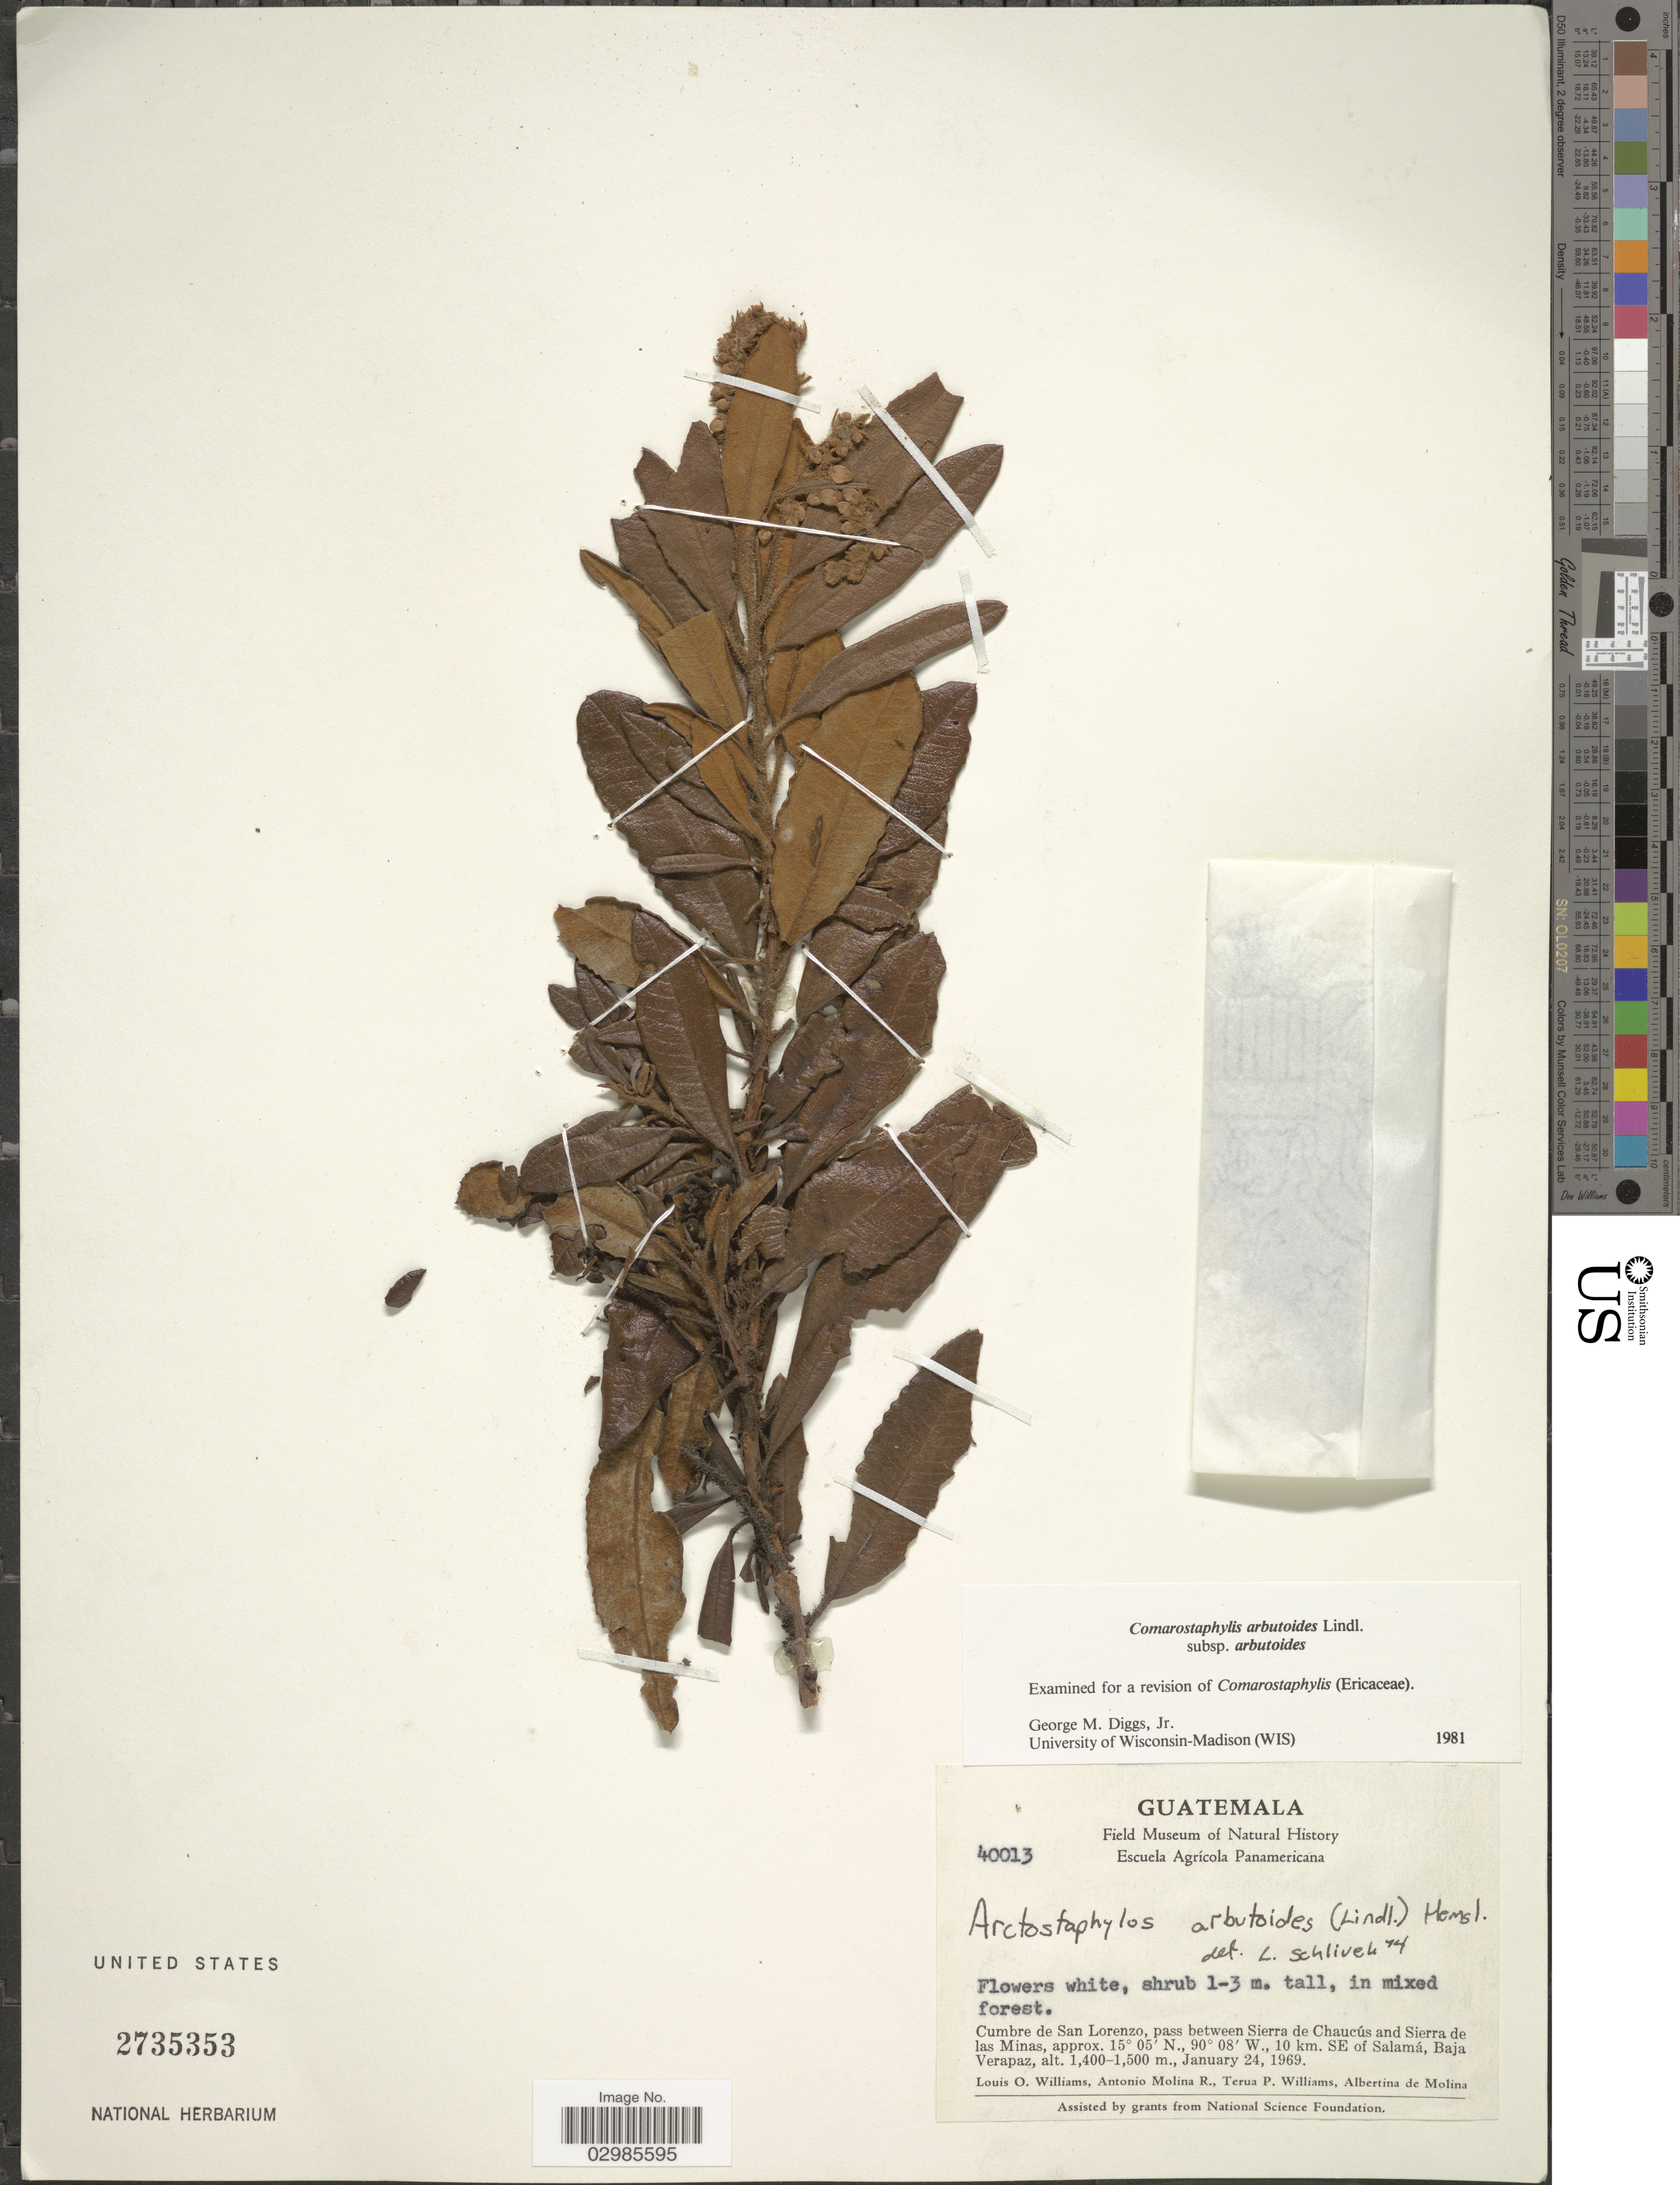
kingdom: Plantae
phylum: Tracheophyta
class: Magnoliopsida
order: Ericales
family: Ericaceae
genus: Comarostaphylis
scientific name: Comarostaphylis arbutoides subsp. arbutoides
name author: Lindl.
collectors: L. O. Williams, A. Molina R., T. Williams & A. R. Molina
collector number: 40013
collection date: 1969-01-24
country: Guatemala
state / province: Baja Verapaz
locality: Cumbre de San Lorenzo, pass between Sierra de Chaucús and Sierra de Las Minas, 10 km. SE of Salamá, Baja Verapaz.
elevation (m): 1400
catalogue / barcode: US 2735353